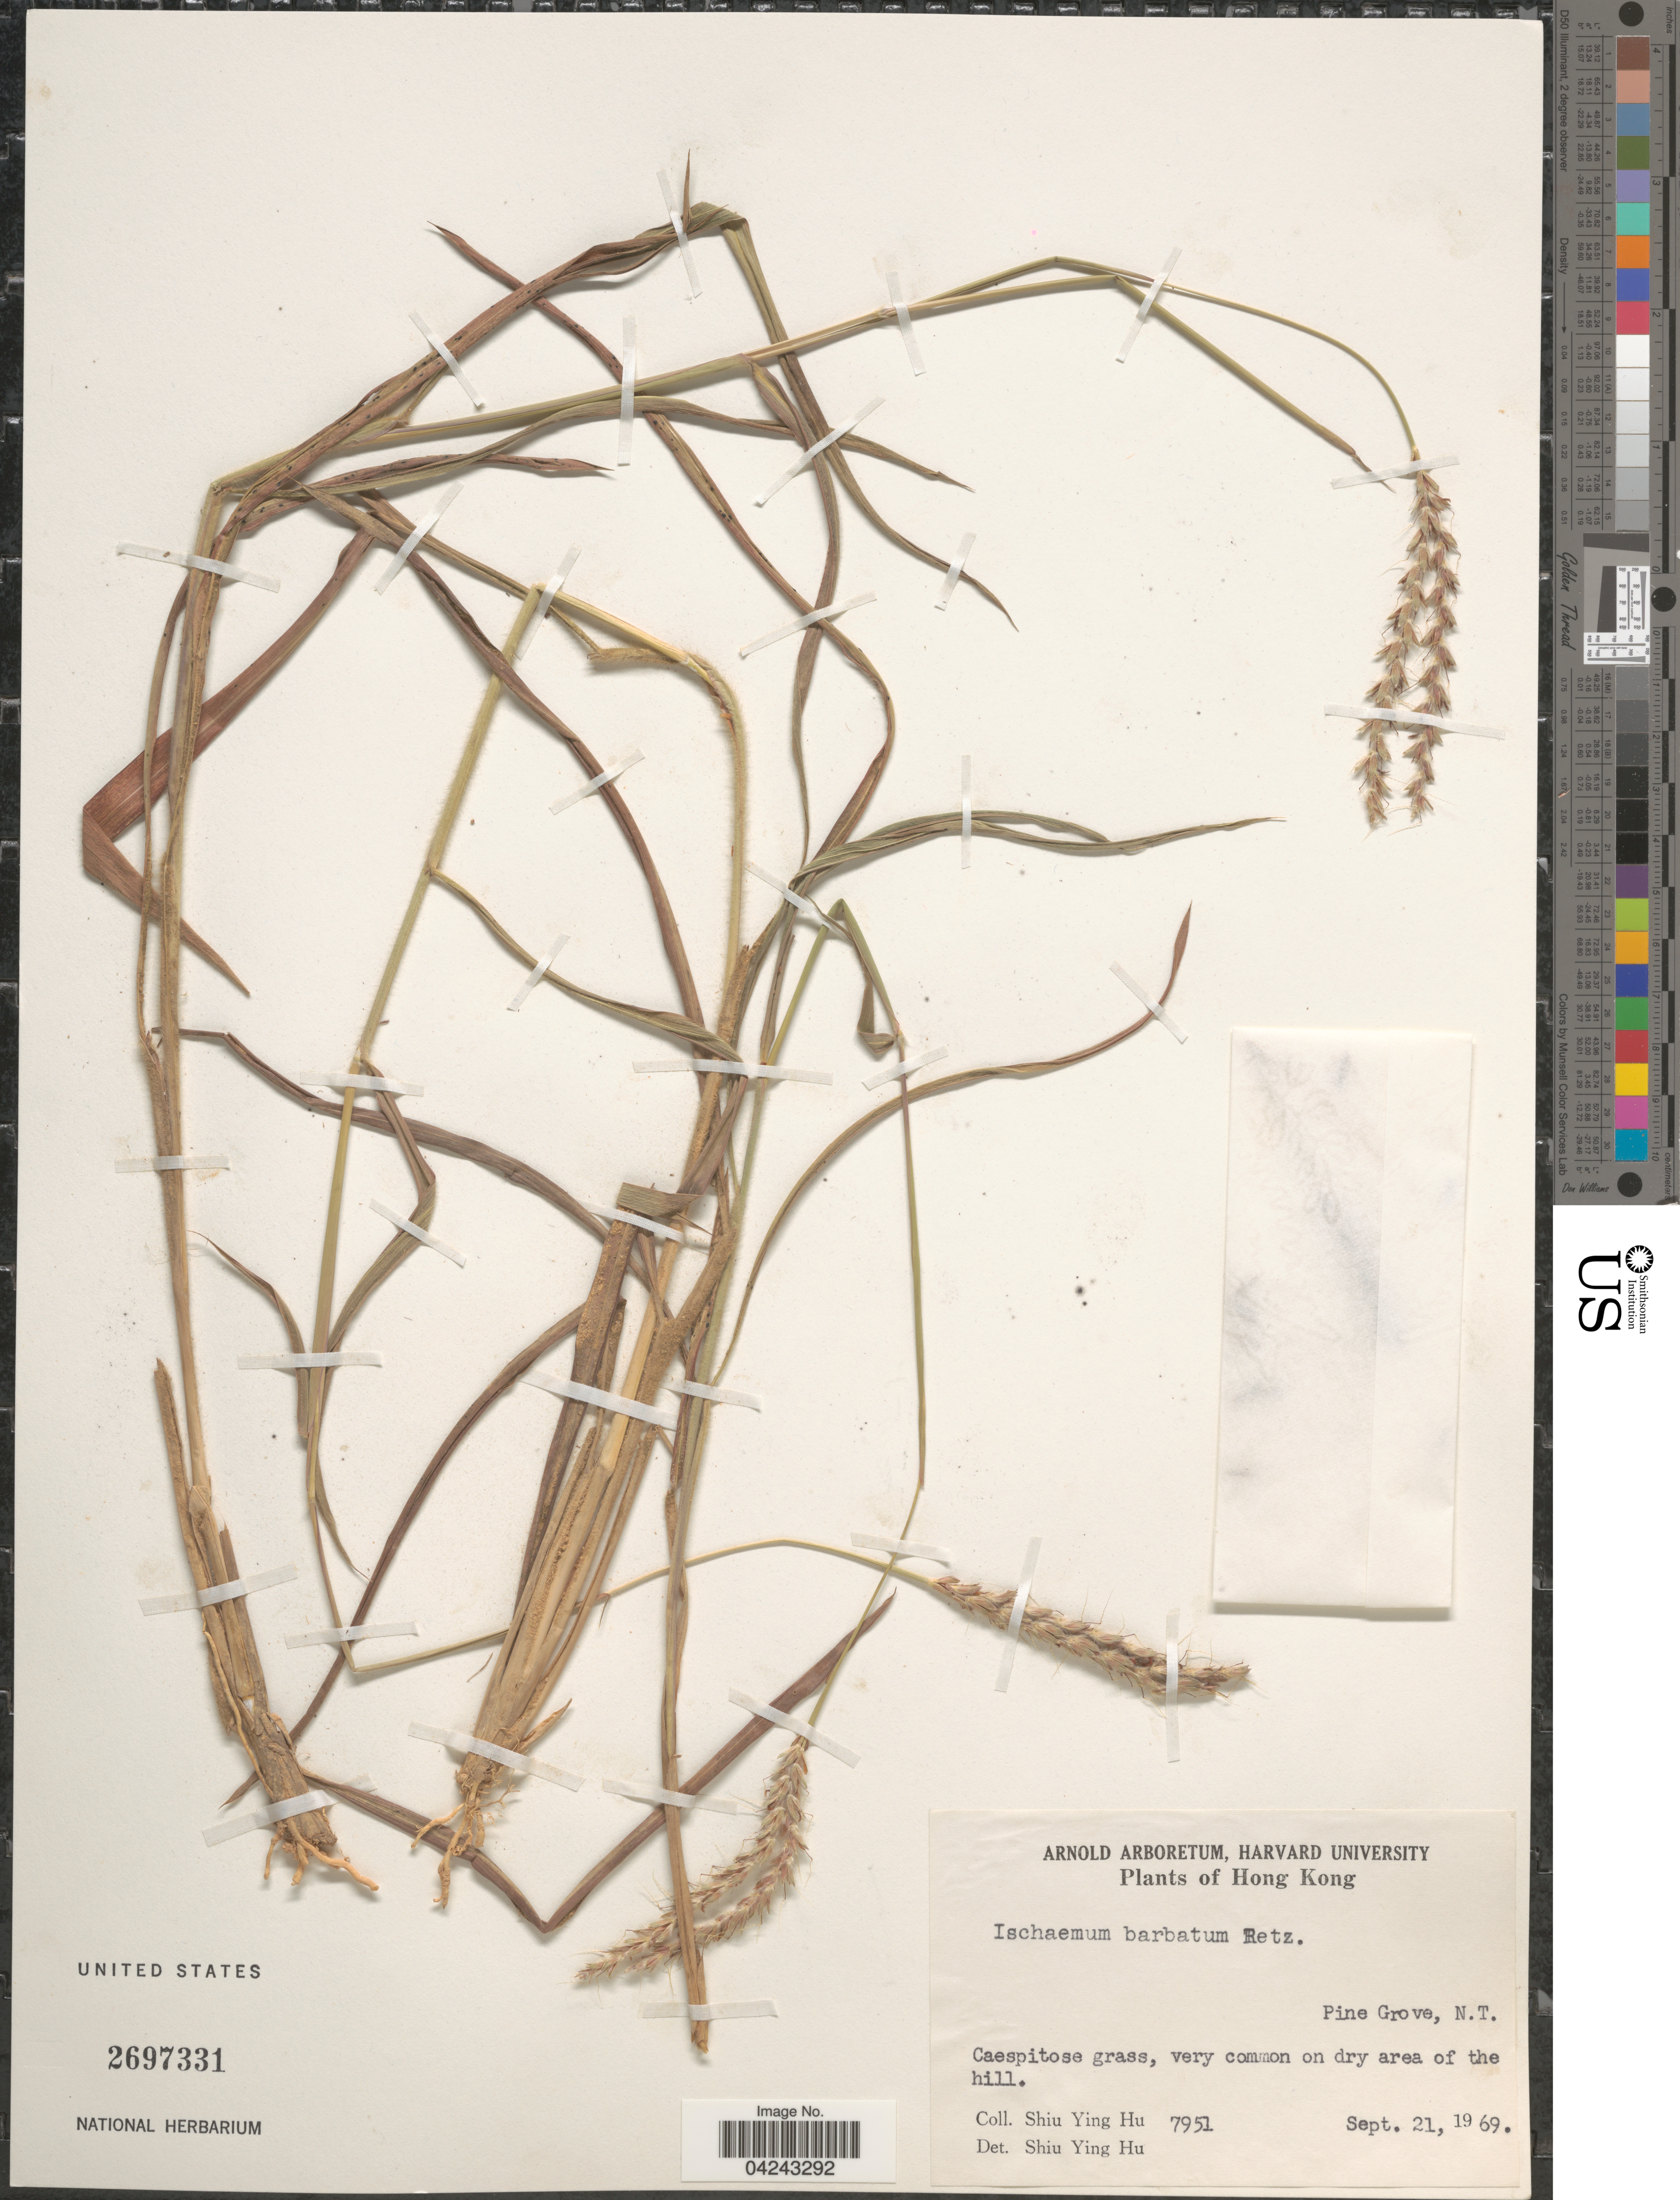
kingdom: Plantae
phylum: Tracheophyta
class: Liliopsida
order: Poales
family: Poaceae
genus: Ischaemum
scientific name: Ischaemum barbatum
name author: Blume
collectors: S. Y. Hu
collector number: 7951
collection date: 1969-09-21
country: China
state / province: Hong Kong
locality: Pine Grove, N.T.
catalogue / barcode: US 2697331